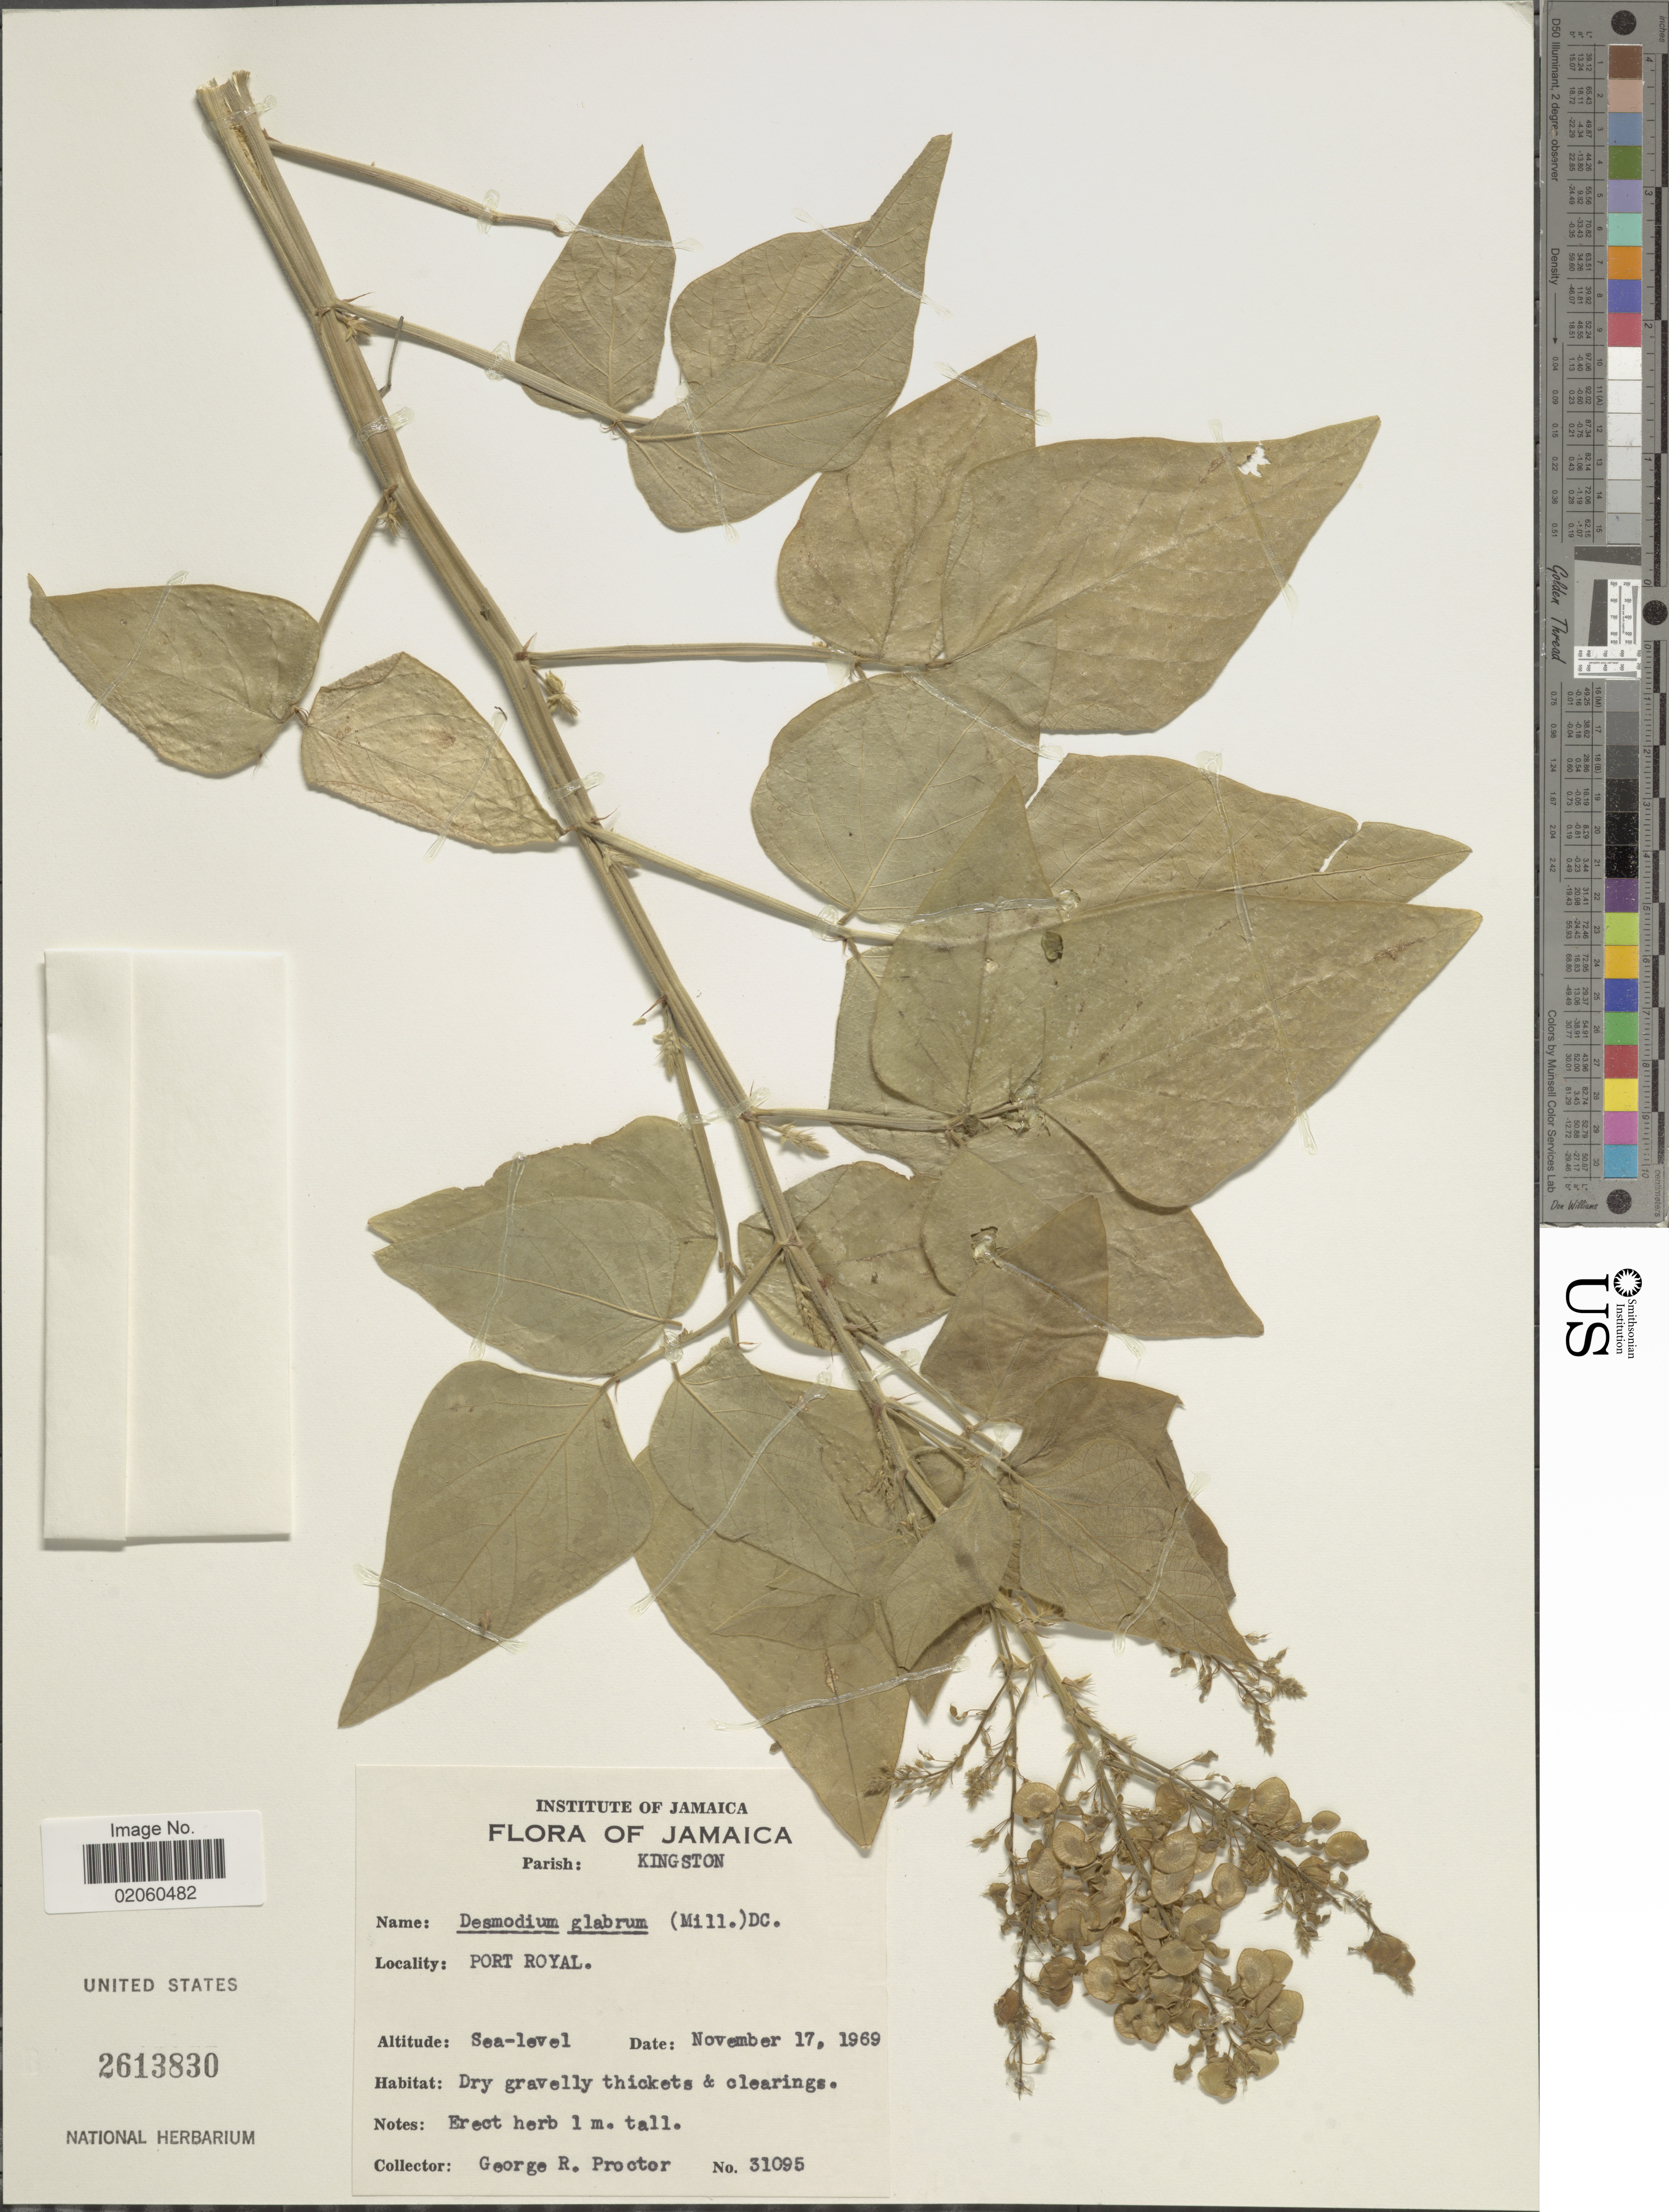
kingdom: Plantae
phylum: Tracheophyta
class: Magnoliopsida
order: Fabales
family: Fabaceae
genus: Desmodium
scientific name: Desmodium glabrum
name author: (Mill.) DC.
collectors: G. R. Proctor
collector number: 31095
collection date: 1969-11-17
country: Jamaica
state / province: Kingston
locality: Parish: Kingston, Port Royal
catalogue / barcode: US 2613830